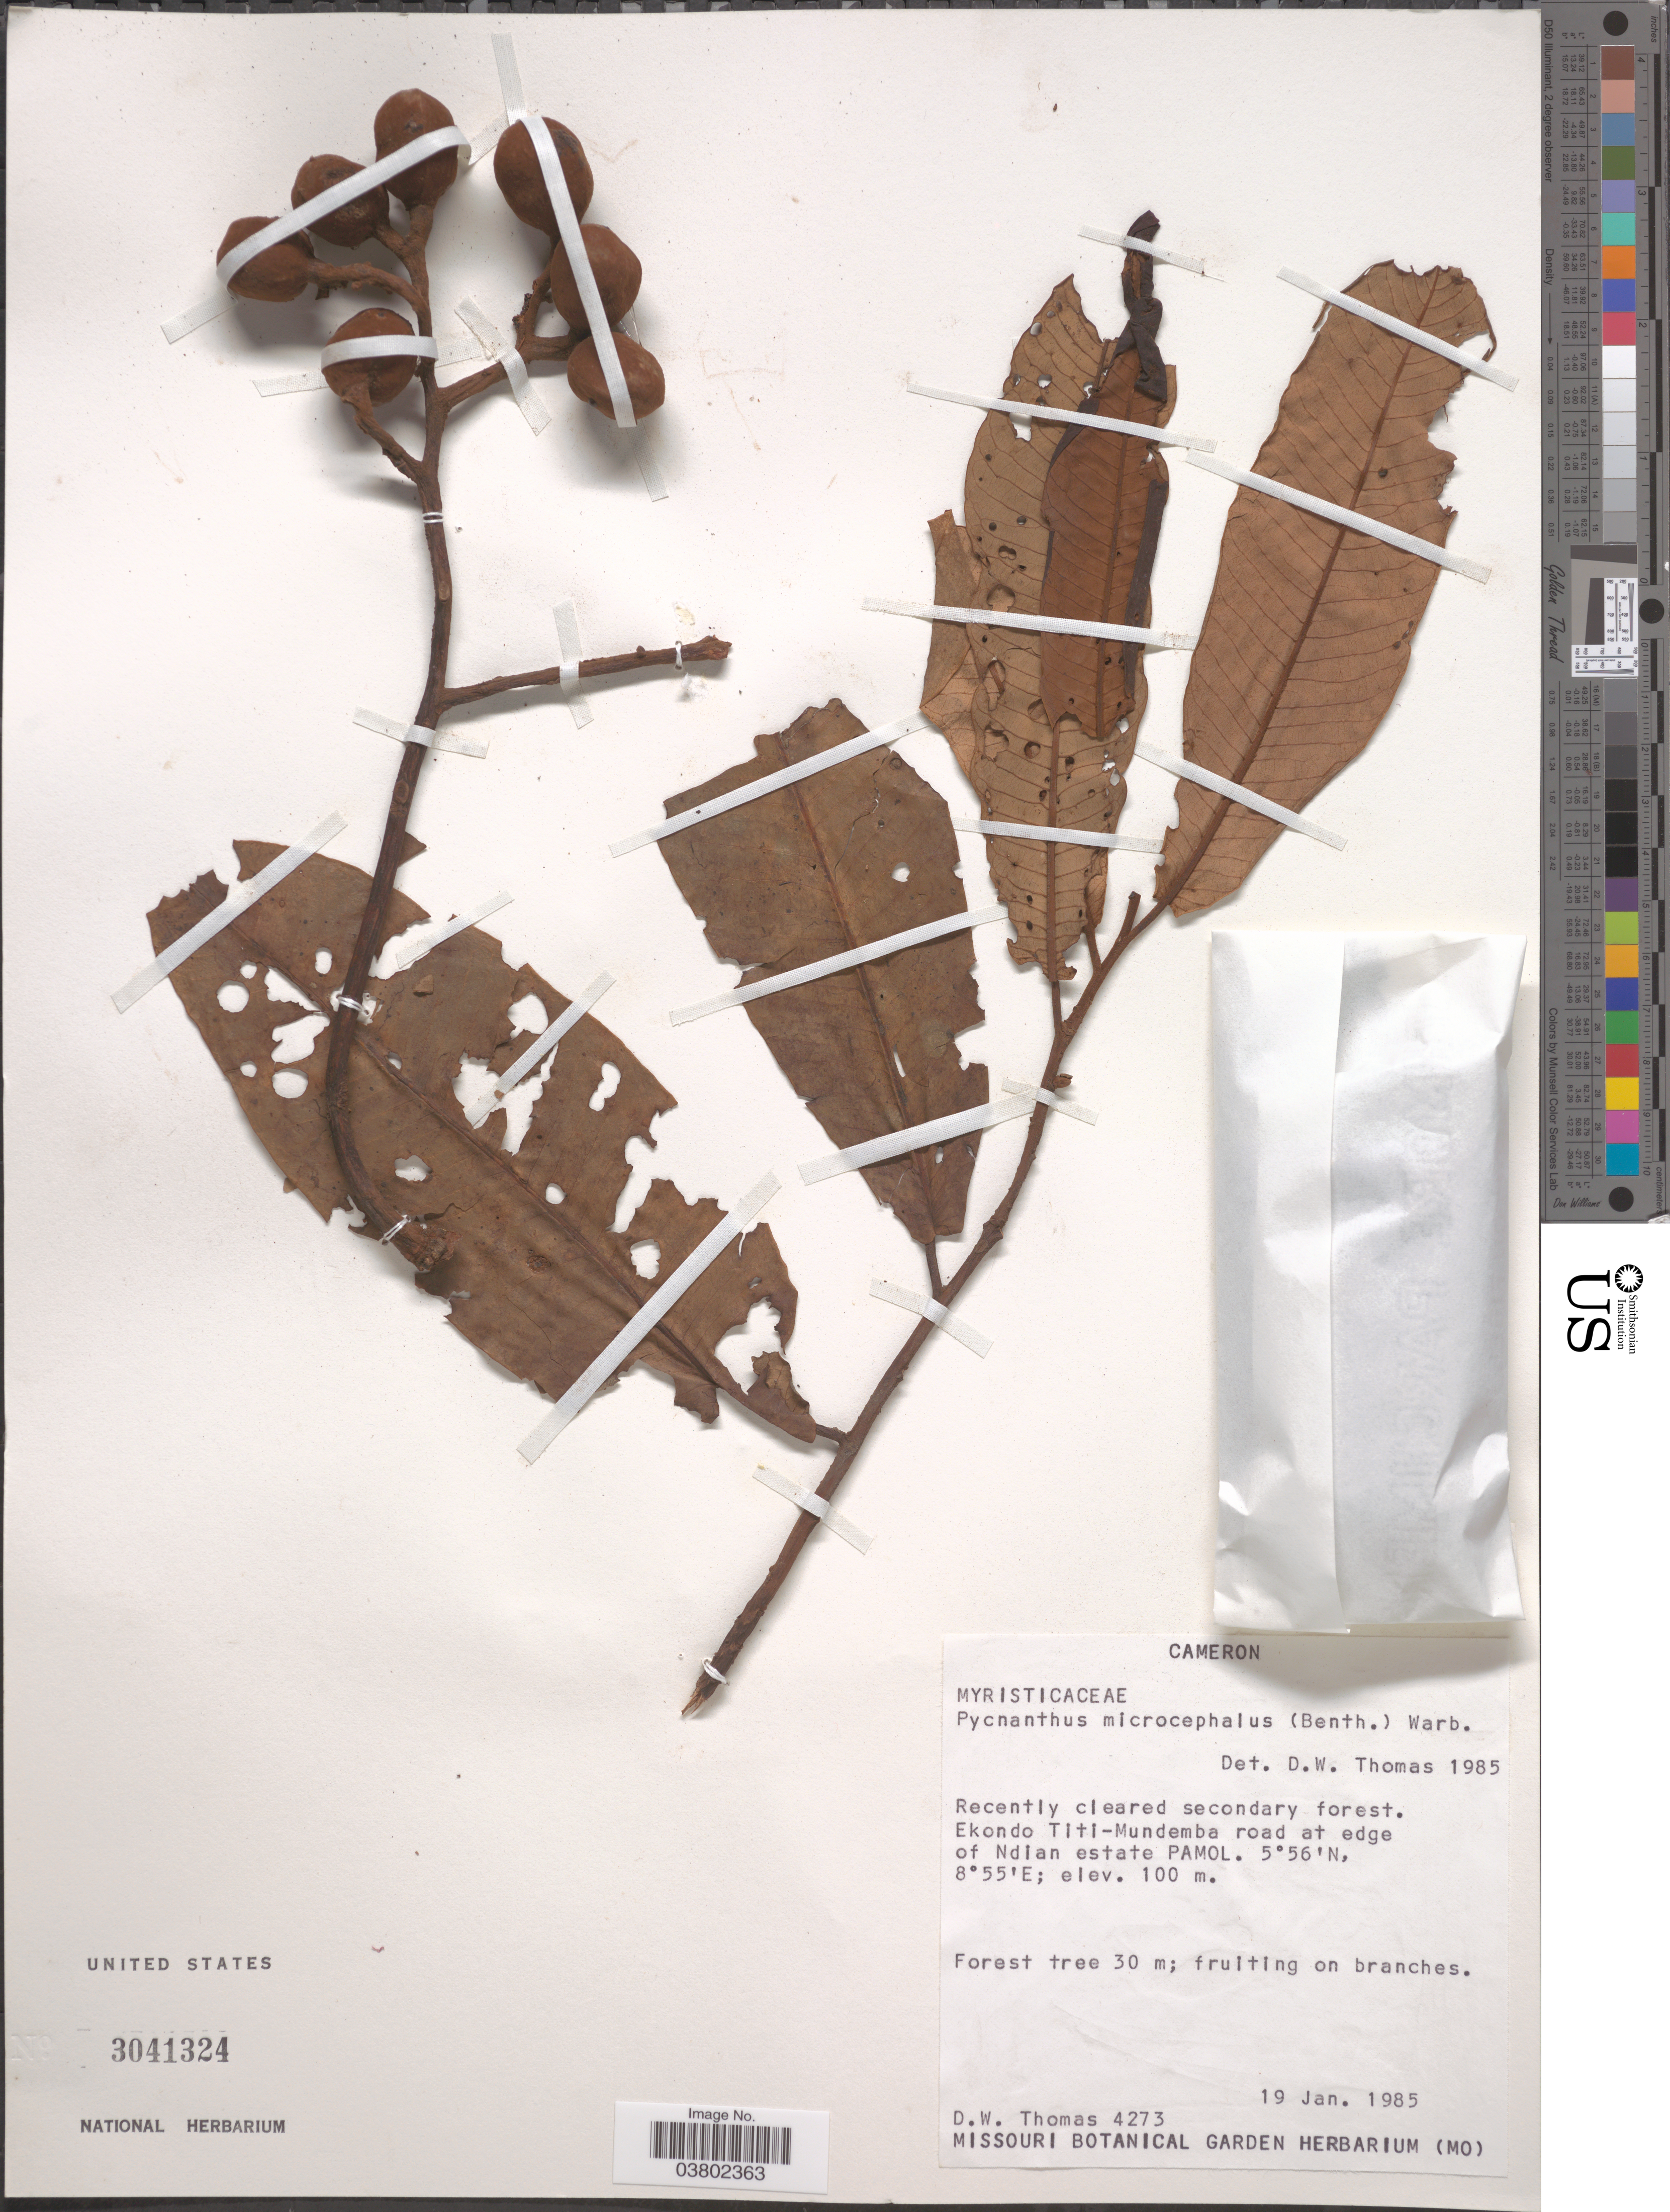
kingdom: Plantae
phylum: Tracheophyta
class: Magnoliopsida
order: Magnoliales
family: Myristicaceae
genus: Pycnanthus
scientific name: Pycnanthus microcephalus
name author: (Benth.) Warb.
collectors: D. W. Thomas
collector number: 4273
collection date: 1985-01-19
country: Cameroon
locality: Ekondo Titi-Mundemba road at edge of Ndian estate Pamol.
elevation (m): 100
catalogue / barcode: US 3041324